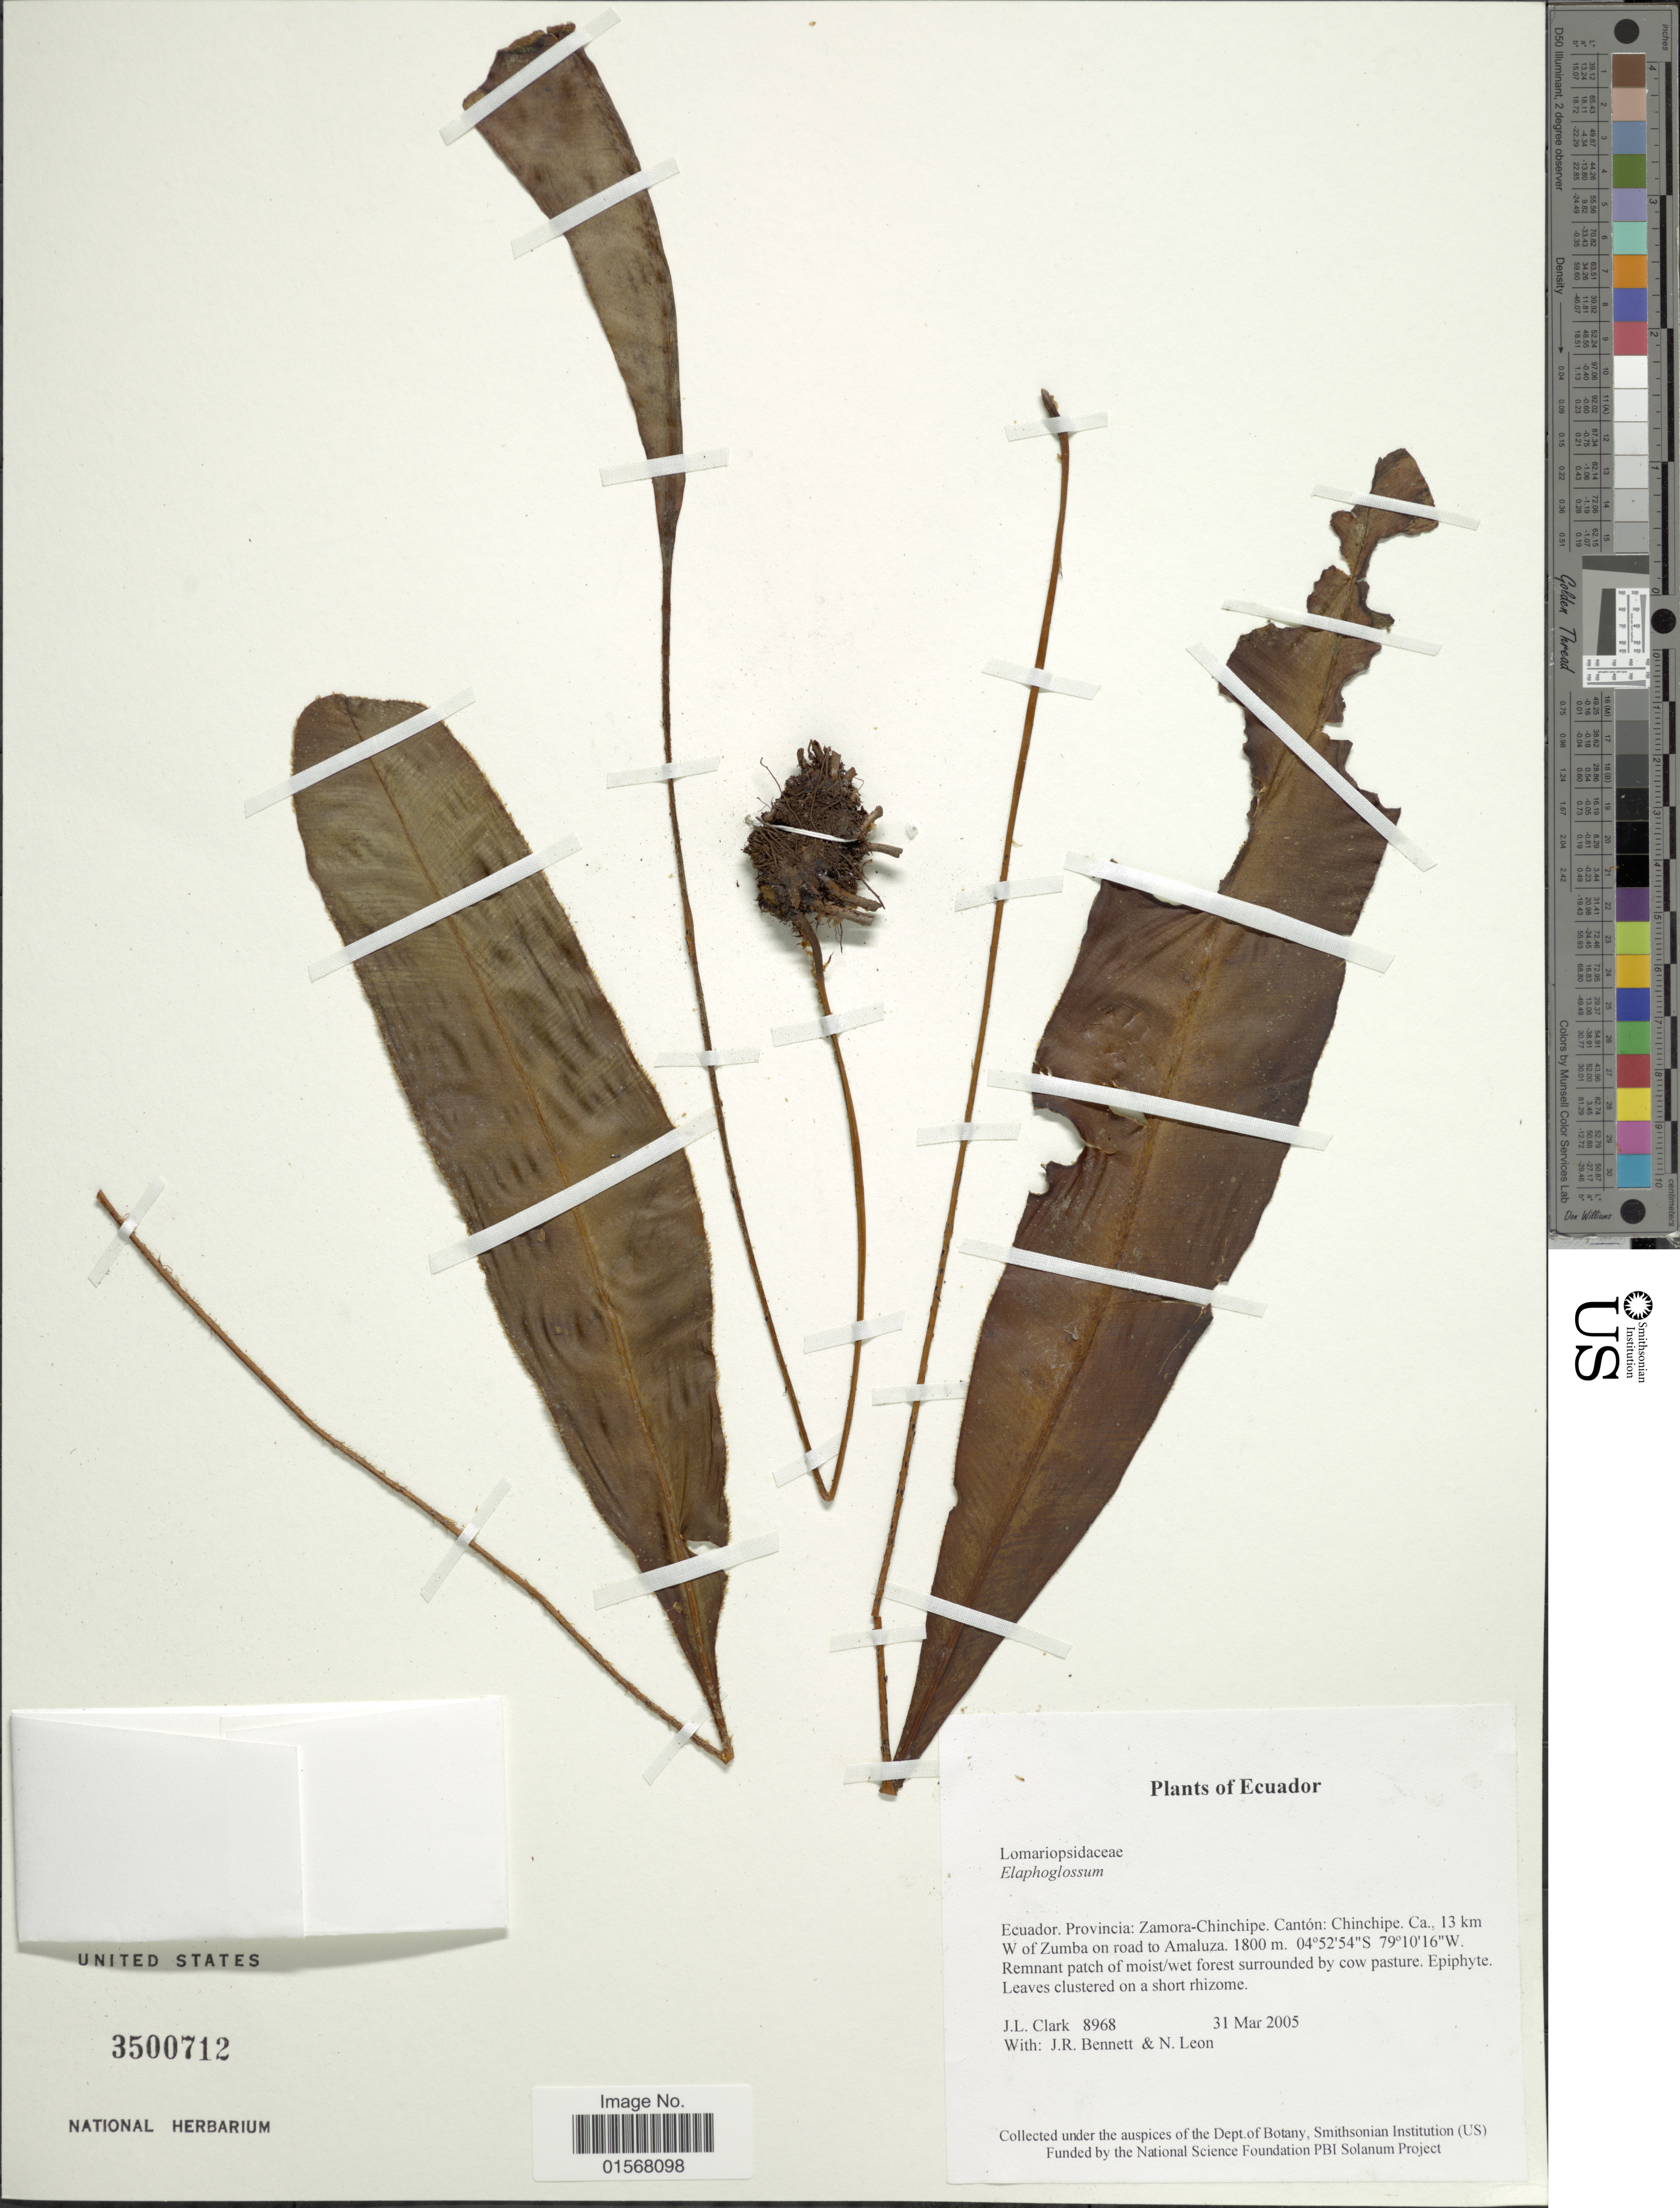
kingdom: Plantae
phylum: Tracheophyta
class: Polypodiopsida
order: Polypodiales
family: Dryopteridaceae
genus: Elaphoglossum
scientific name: Elaphoglossum sp.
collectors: J. L. Clark, J. R. Bennett & N. Leon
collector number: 8968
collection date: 2005-03-31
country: Ecuador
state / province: Zamora-Chinchipe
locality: Ecuador, Provincia: Zamora-Chinchipe, Canton: Chinchipe, ca 13 km W of Zumba on road to Amaluza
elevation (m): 1800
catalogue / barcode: US 3500712